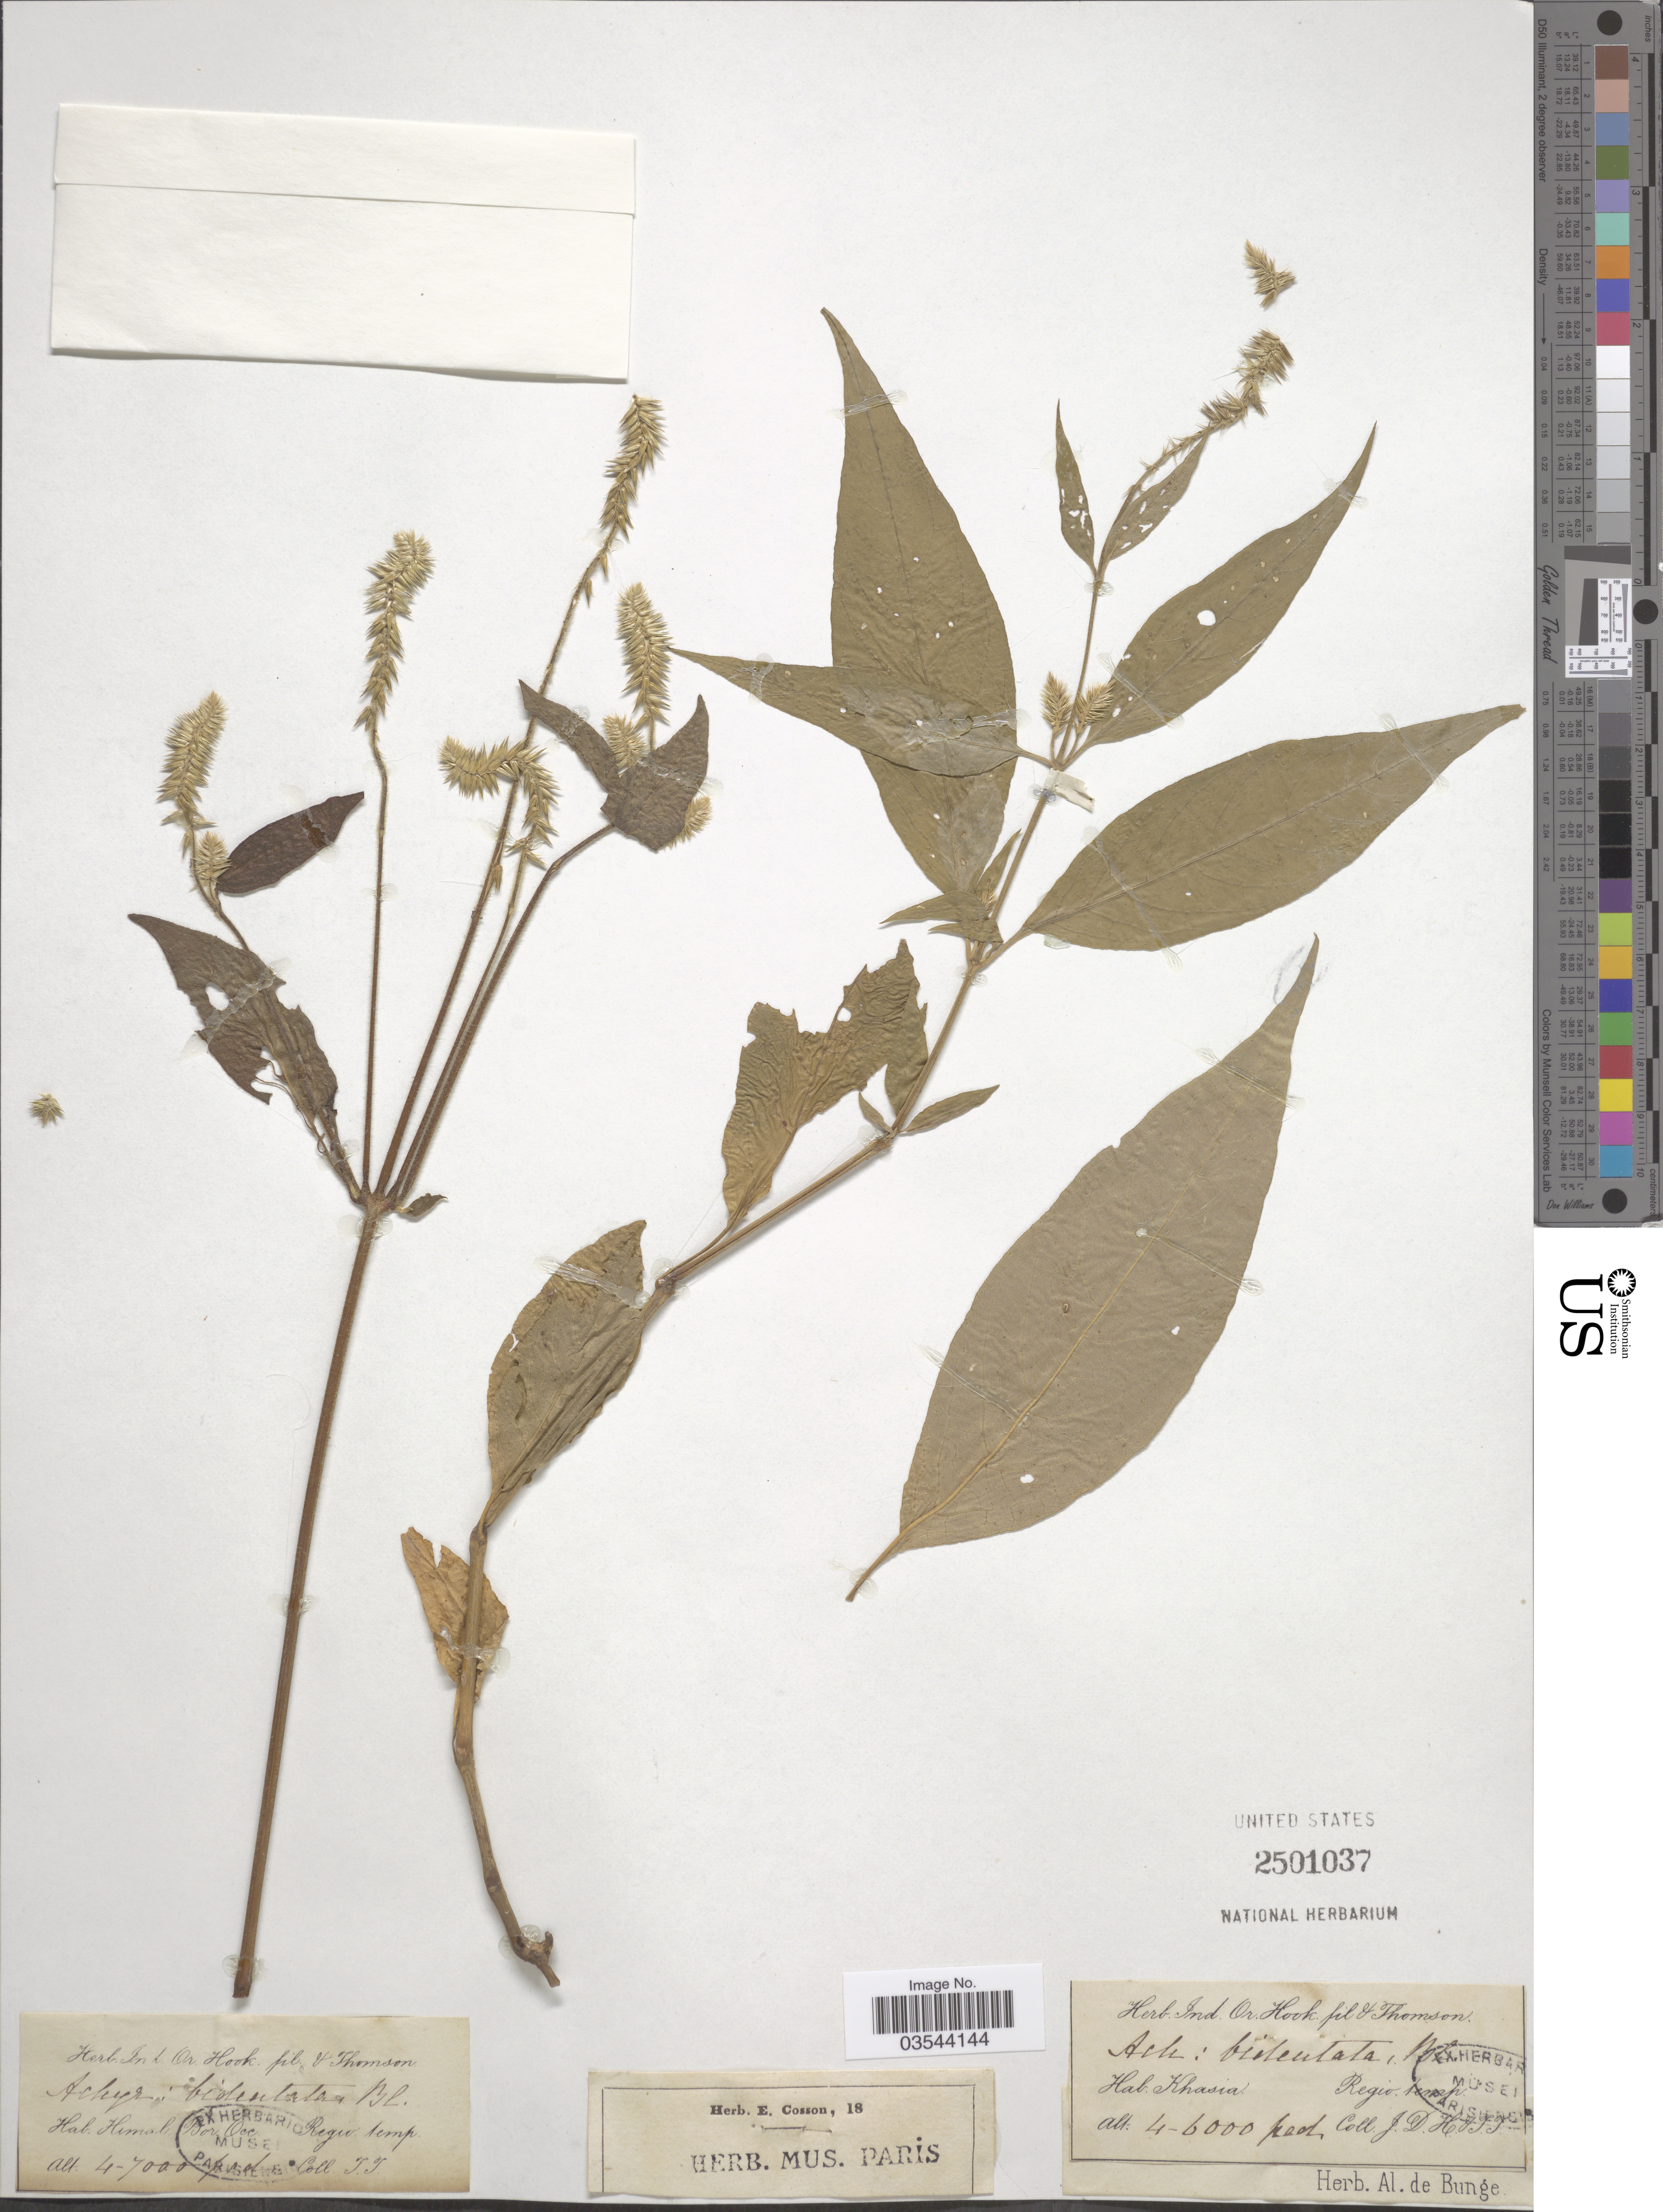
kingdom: Plantae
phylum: Tracheophyta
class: Magnoliopsida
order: Caryophyllales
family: Amaranthaceae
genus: Achyranthes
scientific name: Achyranthes bidentata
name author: Blume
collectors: J. D. Hooker & T. Thomson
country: India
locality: Himal Bor Occ. Regio temp. Khasia Regio temp.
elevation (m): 1219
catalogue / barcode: US 2501037